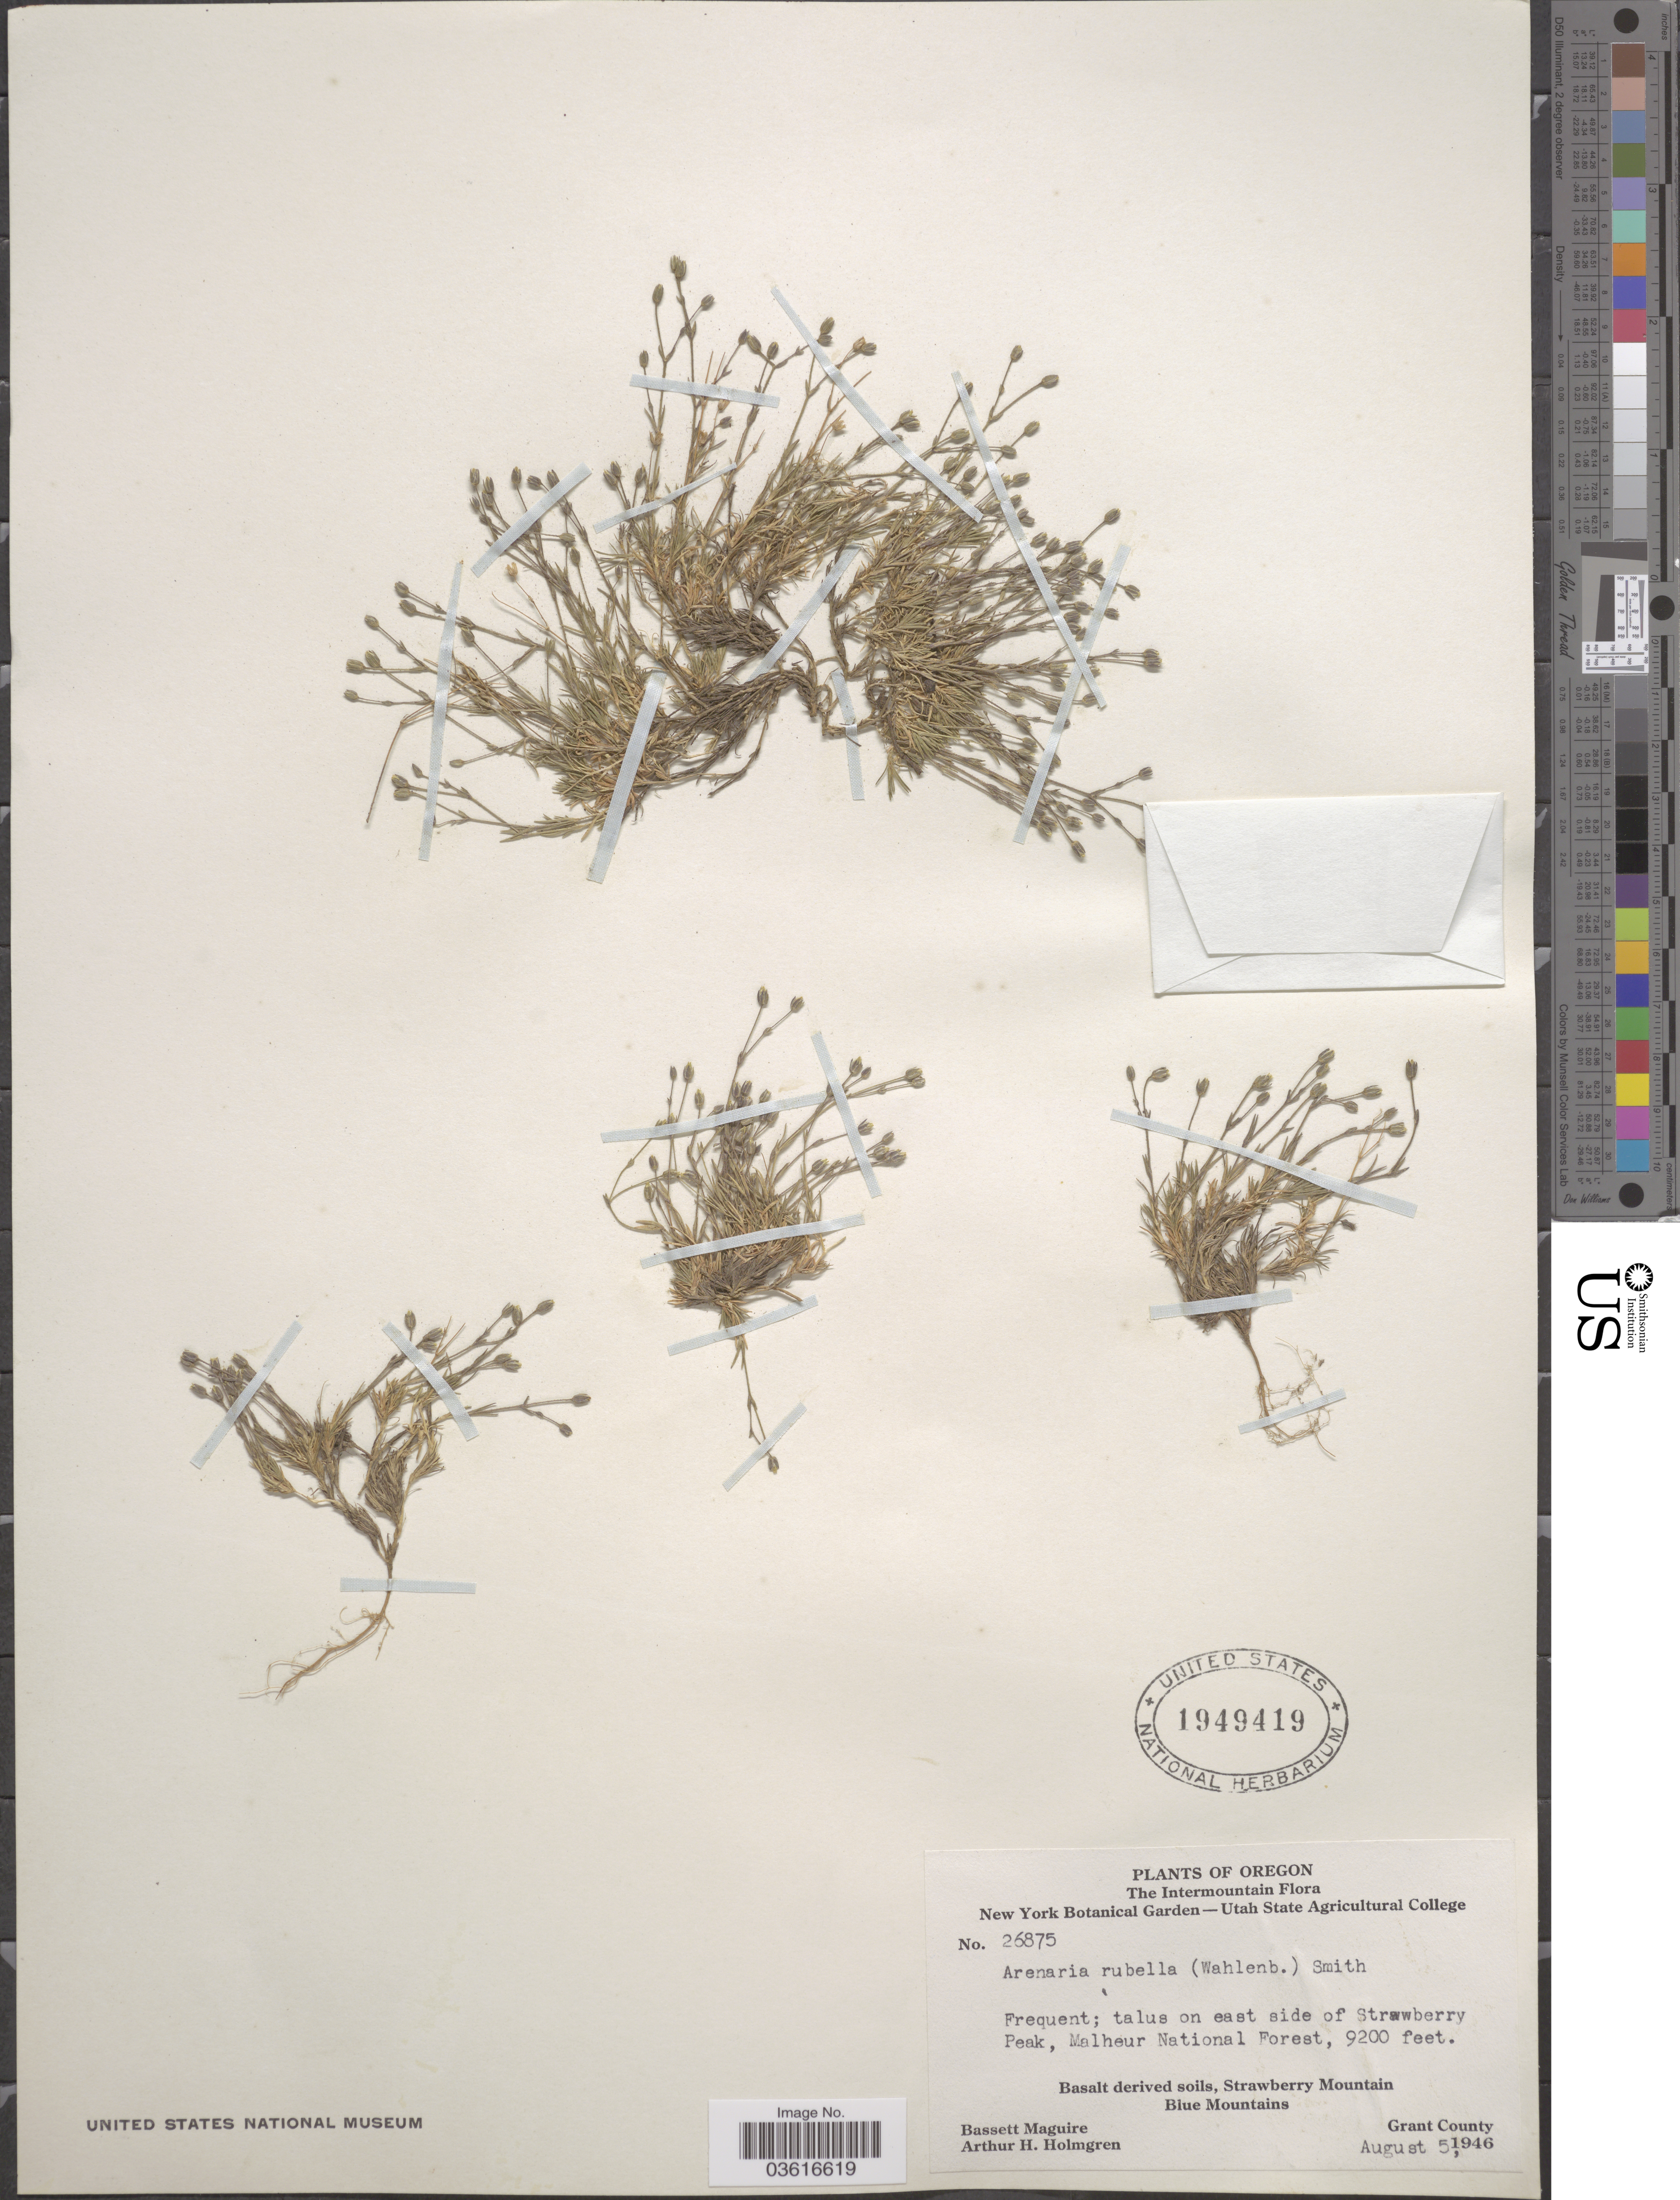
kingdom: Plantae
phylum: Tracheophyta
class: Magnoliopsida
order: Caryophyllales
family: Caryophyllaceae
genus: Minuartia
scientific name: Minuartia rubella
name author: (Wahlenb.) Hiern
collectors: B. Maguire & A. H. Holmgren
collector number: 26875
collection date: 1946-08-05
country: United States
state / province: Oregon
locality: The Intermountains. Talus on east side of Strawberry Peak, Malheur National Forest. Strawberry Mountain, Blue Mountains. Grant County.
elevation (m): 2804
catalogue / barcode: US 1949419